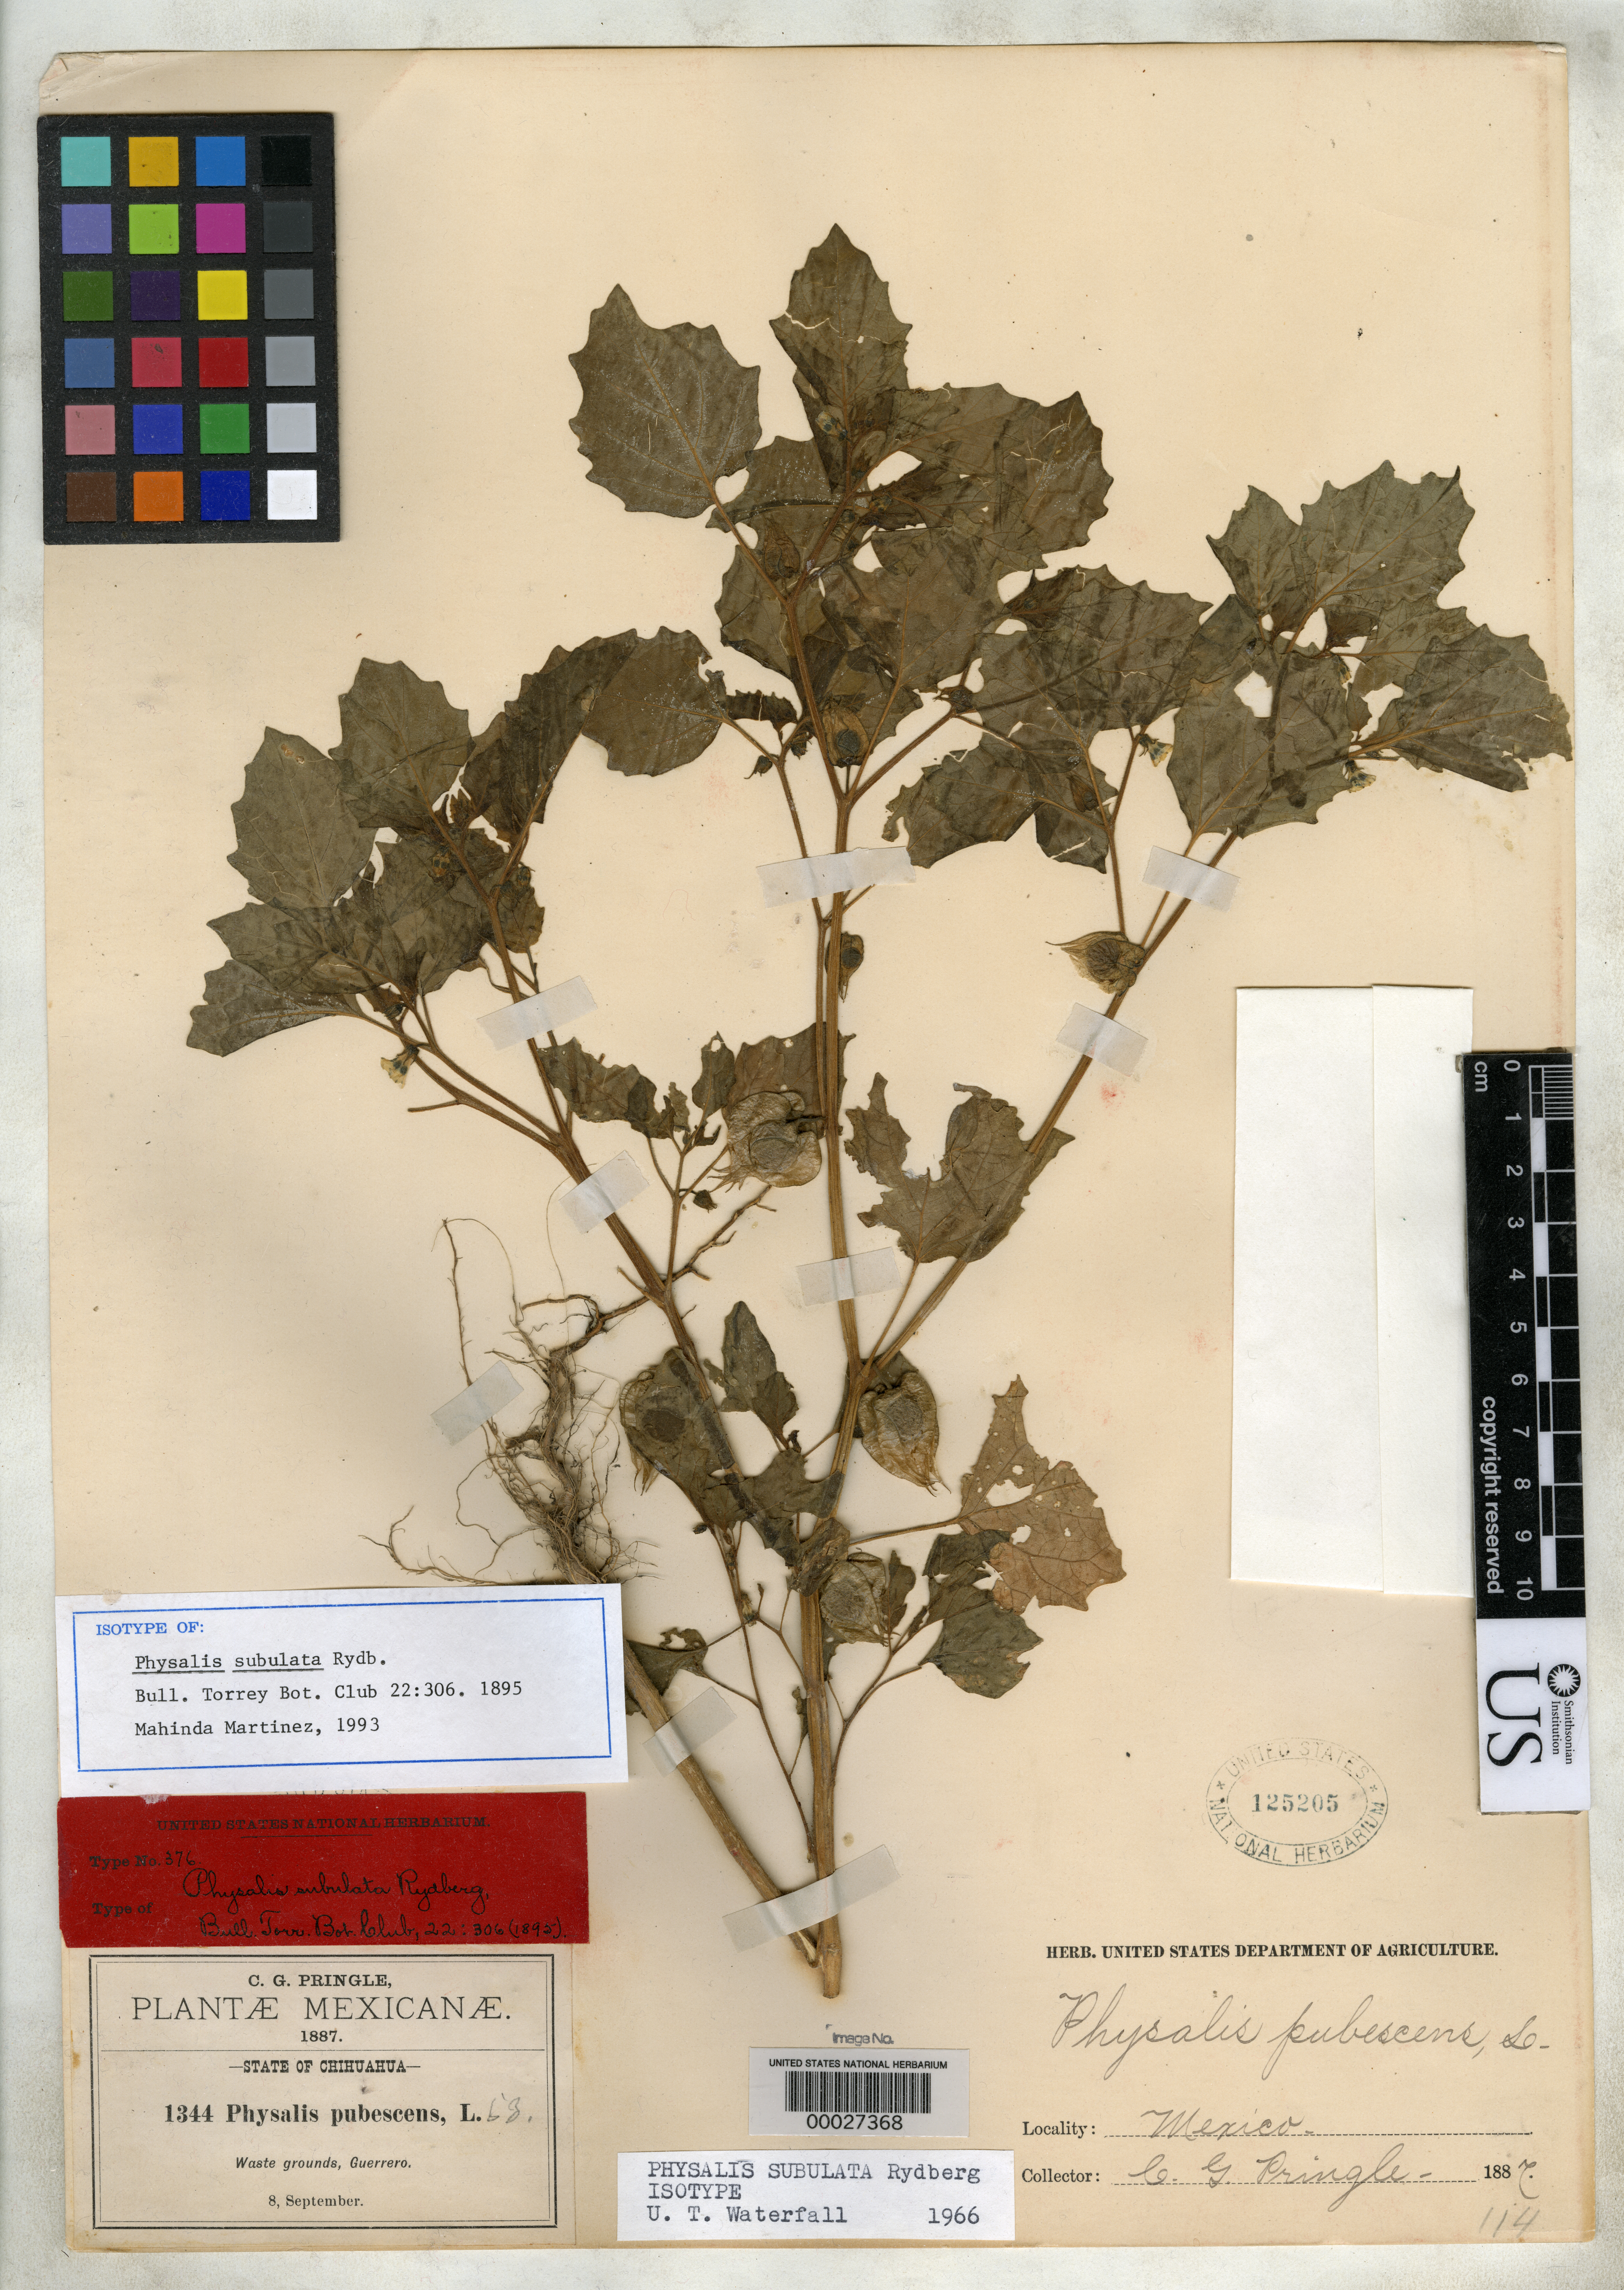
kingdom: Plantae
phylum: Tracheophyta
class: Magnoliopsida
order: Solanales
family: Solanaceae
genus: Physalis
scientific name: Physalis subulata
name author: Rydb.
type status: Isolectotype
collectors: C. G. Pringle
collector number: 1344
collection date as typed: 08 Sep 1887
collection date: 1887-09-08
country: Mexico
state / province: Chihuahua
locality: Waste grounds, Guerrero.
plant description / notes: Protologue cites one collection but several herbaria.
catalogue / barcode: US 125205